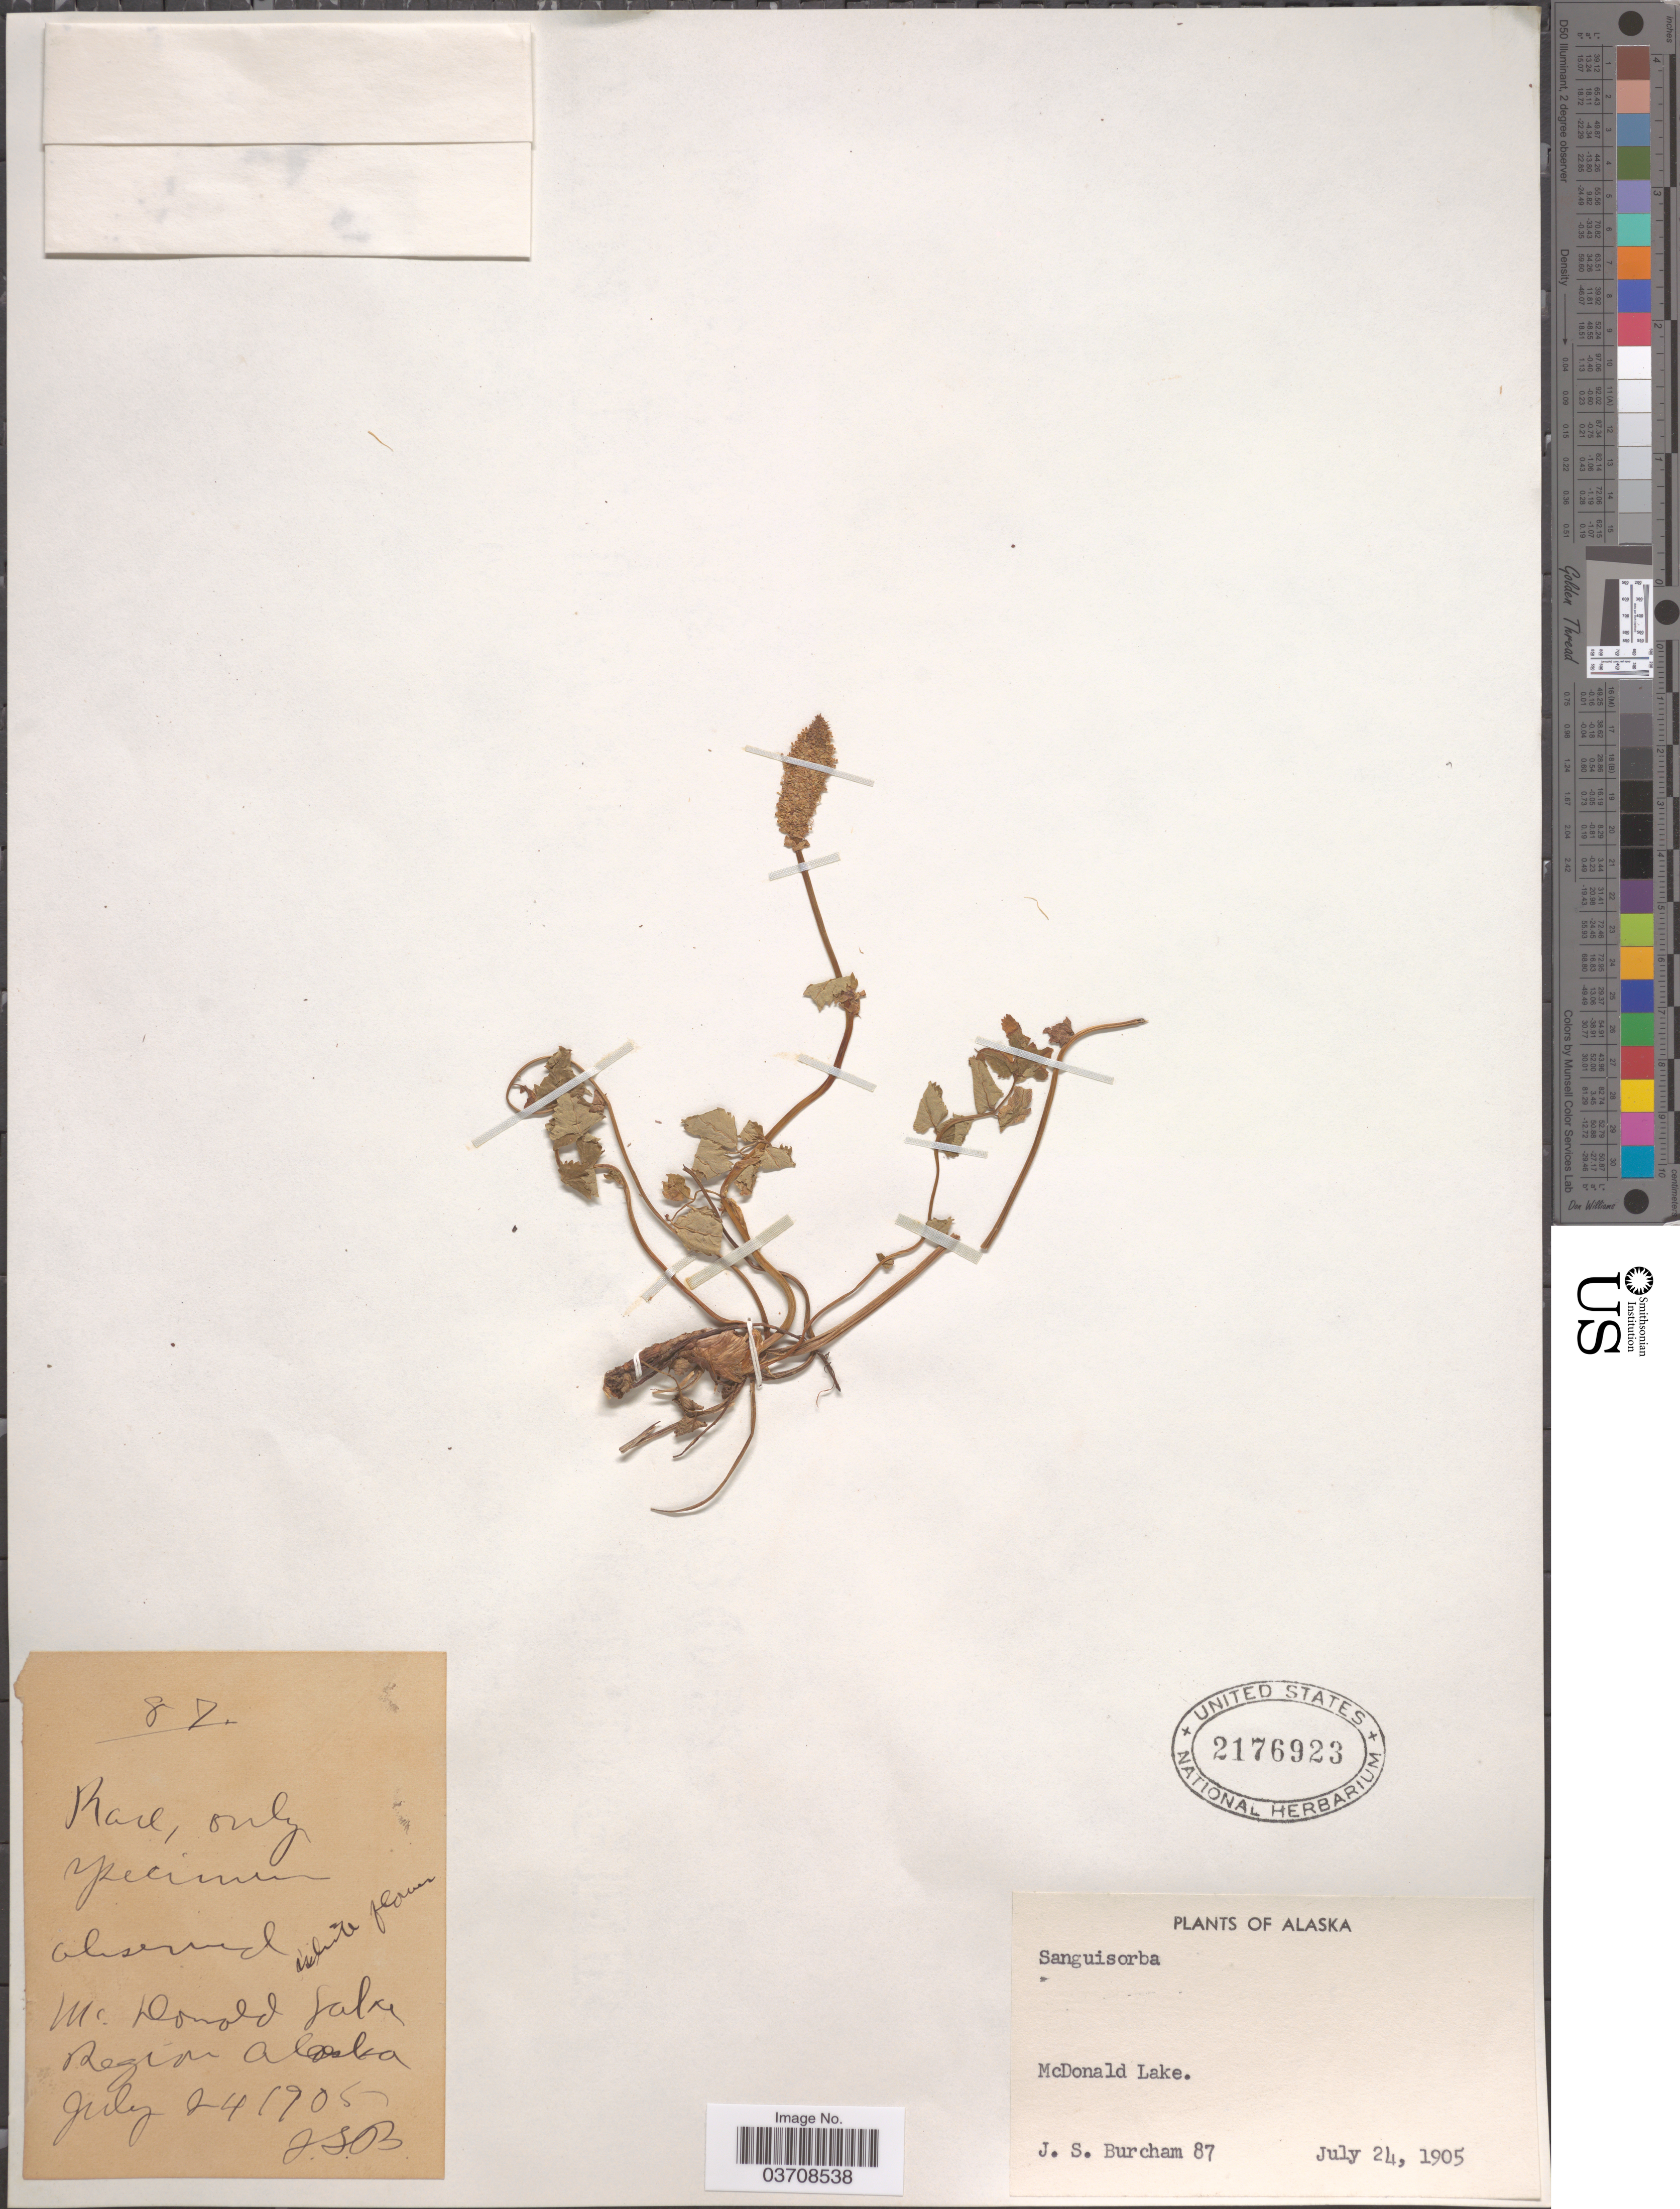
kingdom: Plantae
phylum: Tracheophyta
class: Magnoliopsida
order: Rosales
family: Rosaceae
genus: Sanguisorba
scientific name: Sanguisorba stipulata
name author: Raf.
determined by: Strong, Mark T., (BOT), Smithsonian Institution - National Museum of Natural History (UNITED STATES)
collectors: J. Burcham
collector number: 87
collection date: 1905-07-24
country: United States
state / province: Alaska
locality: McDonald Lake. Region Alaska.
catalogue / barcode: US 2176923